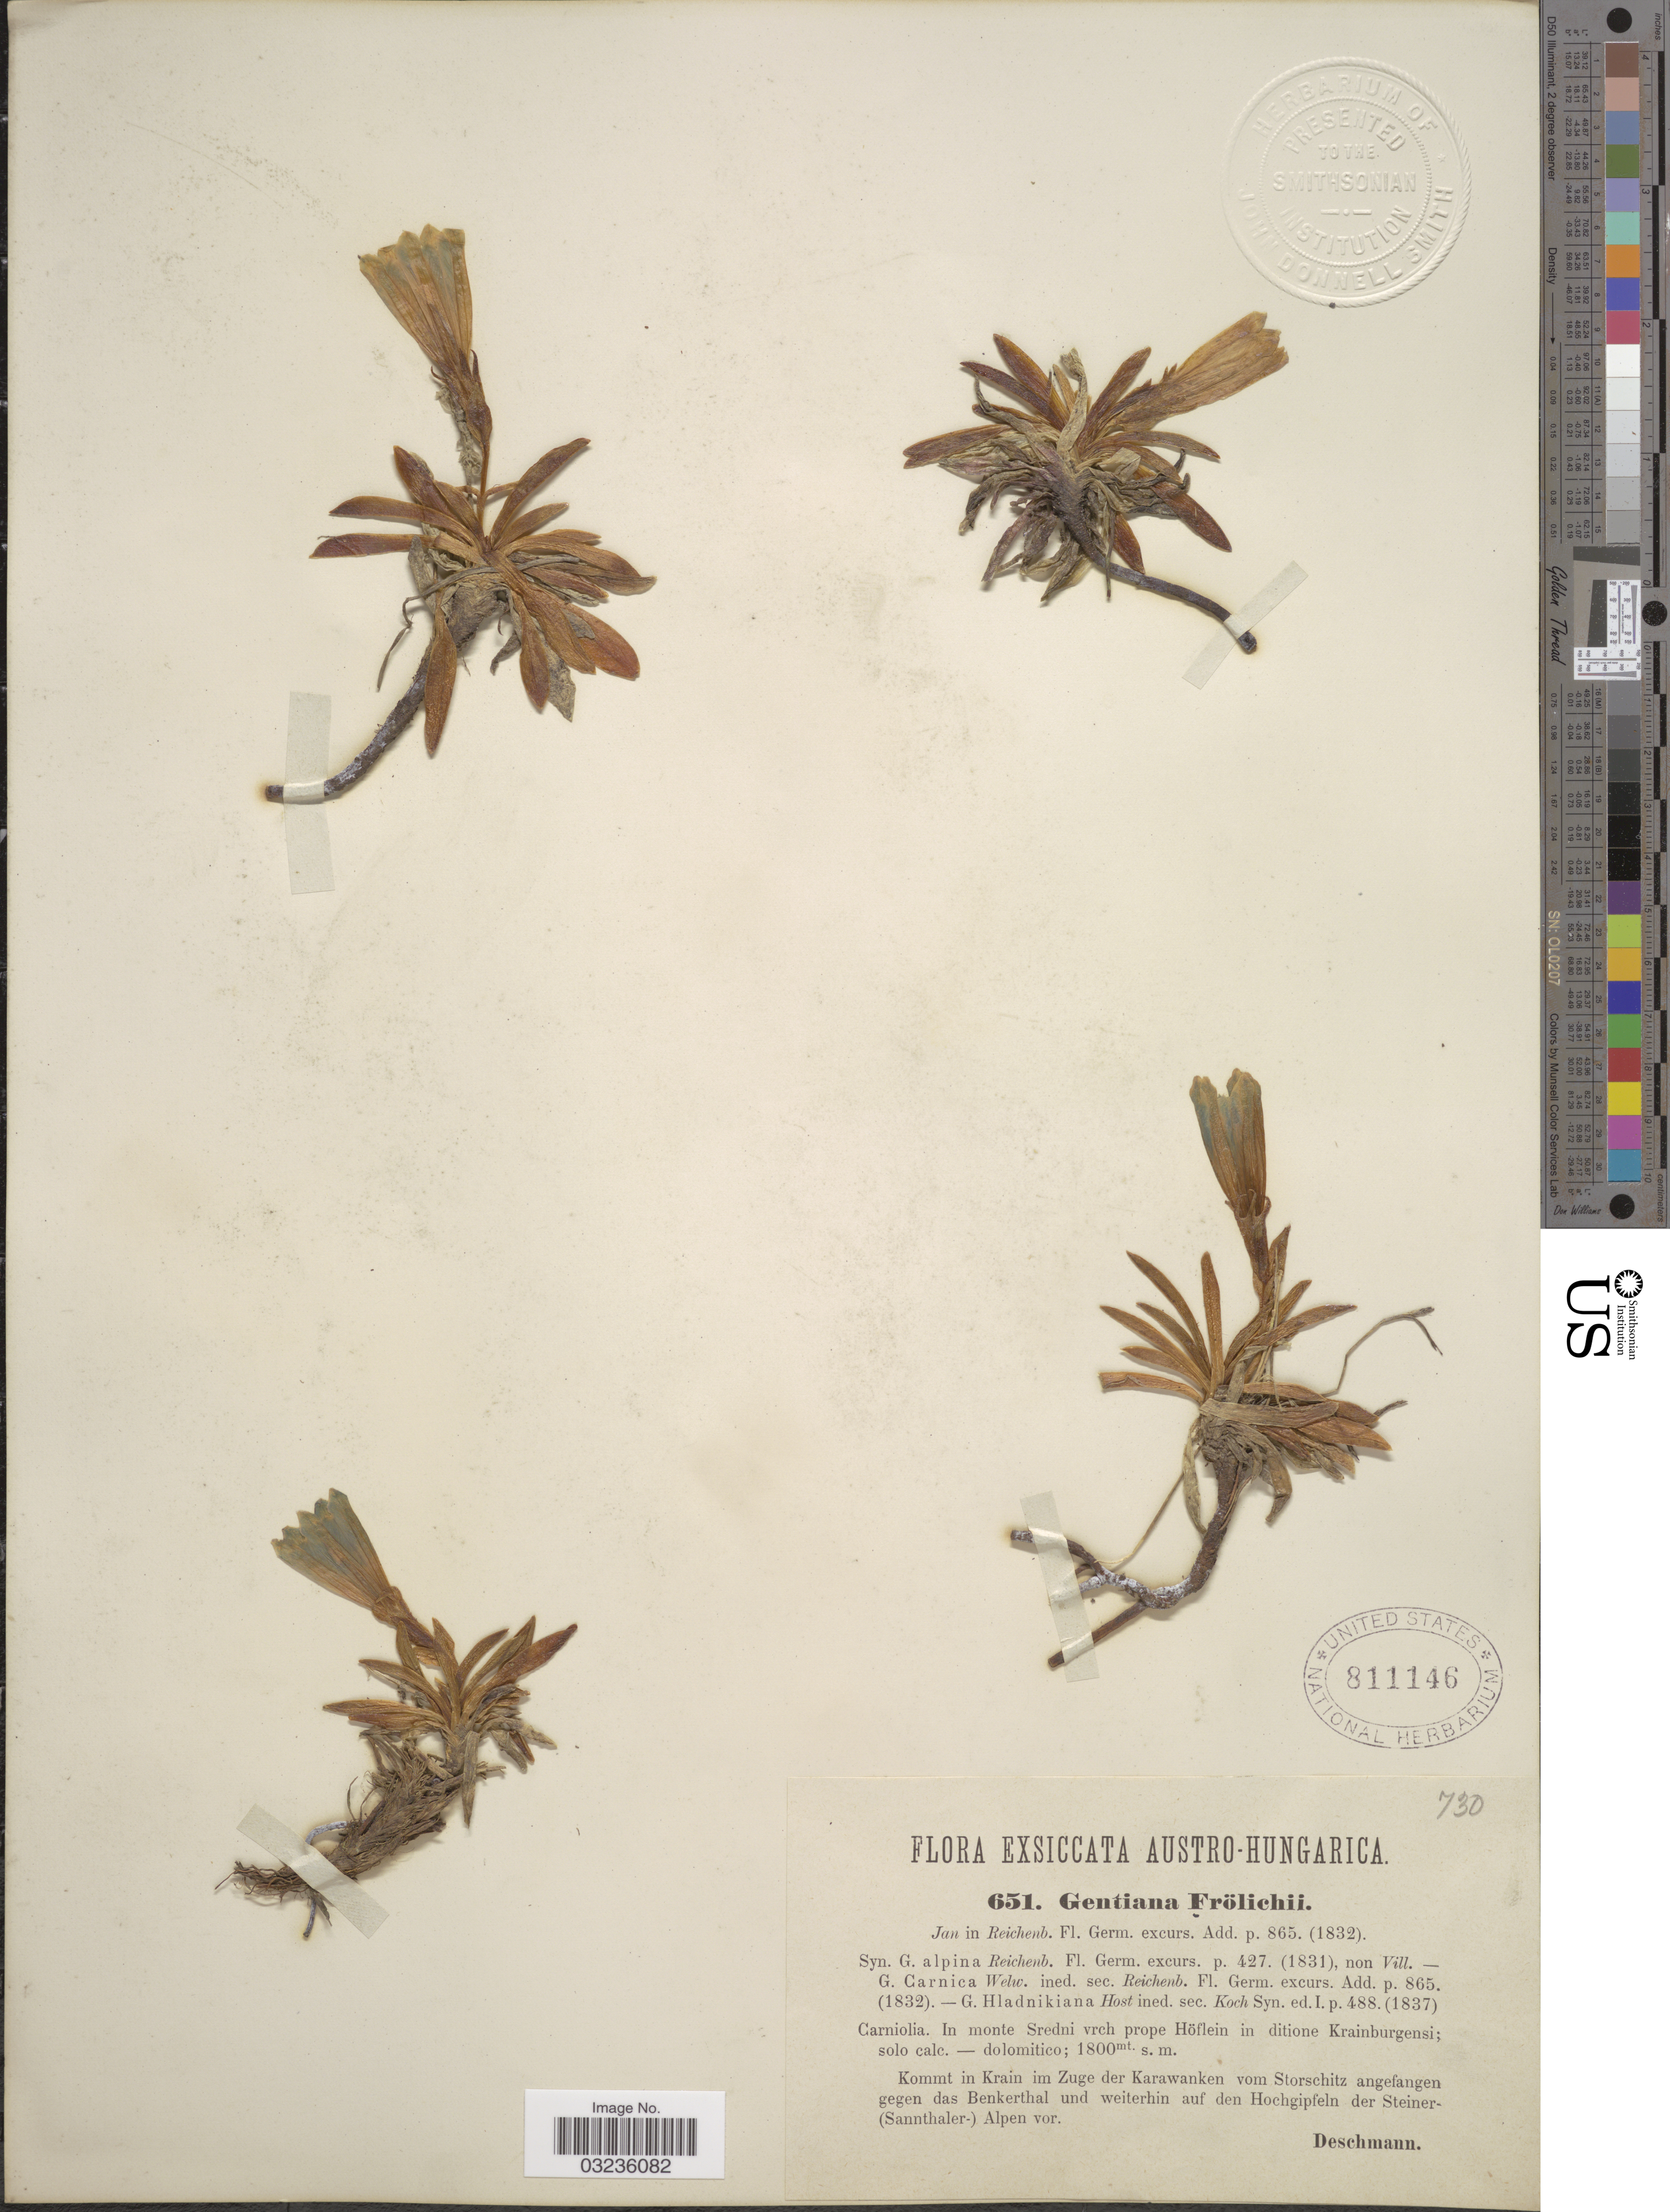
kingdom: Plantae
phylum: Tracheophyta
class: Magnoliopsida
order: Gentianales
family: Gentianaceae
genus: Gentiana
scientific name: Gentiana froelichii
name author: Jan ex Rchb.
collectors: Deschmann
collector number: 651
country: Slovenia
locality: Austro-Hungarica, Carniolia, In monte Sredni vrch prope Höflein in ditione Krainburgensi; solo calc., dolomitico.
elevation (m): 1800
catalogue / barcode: US 811146